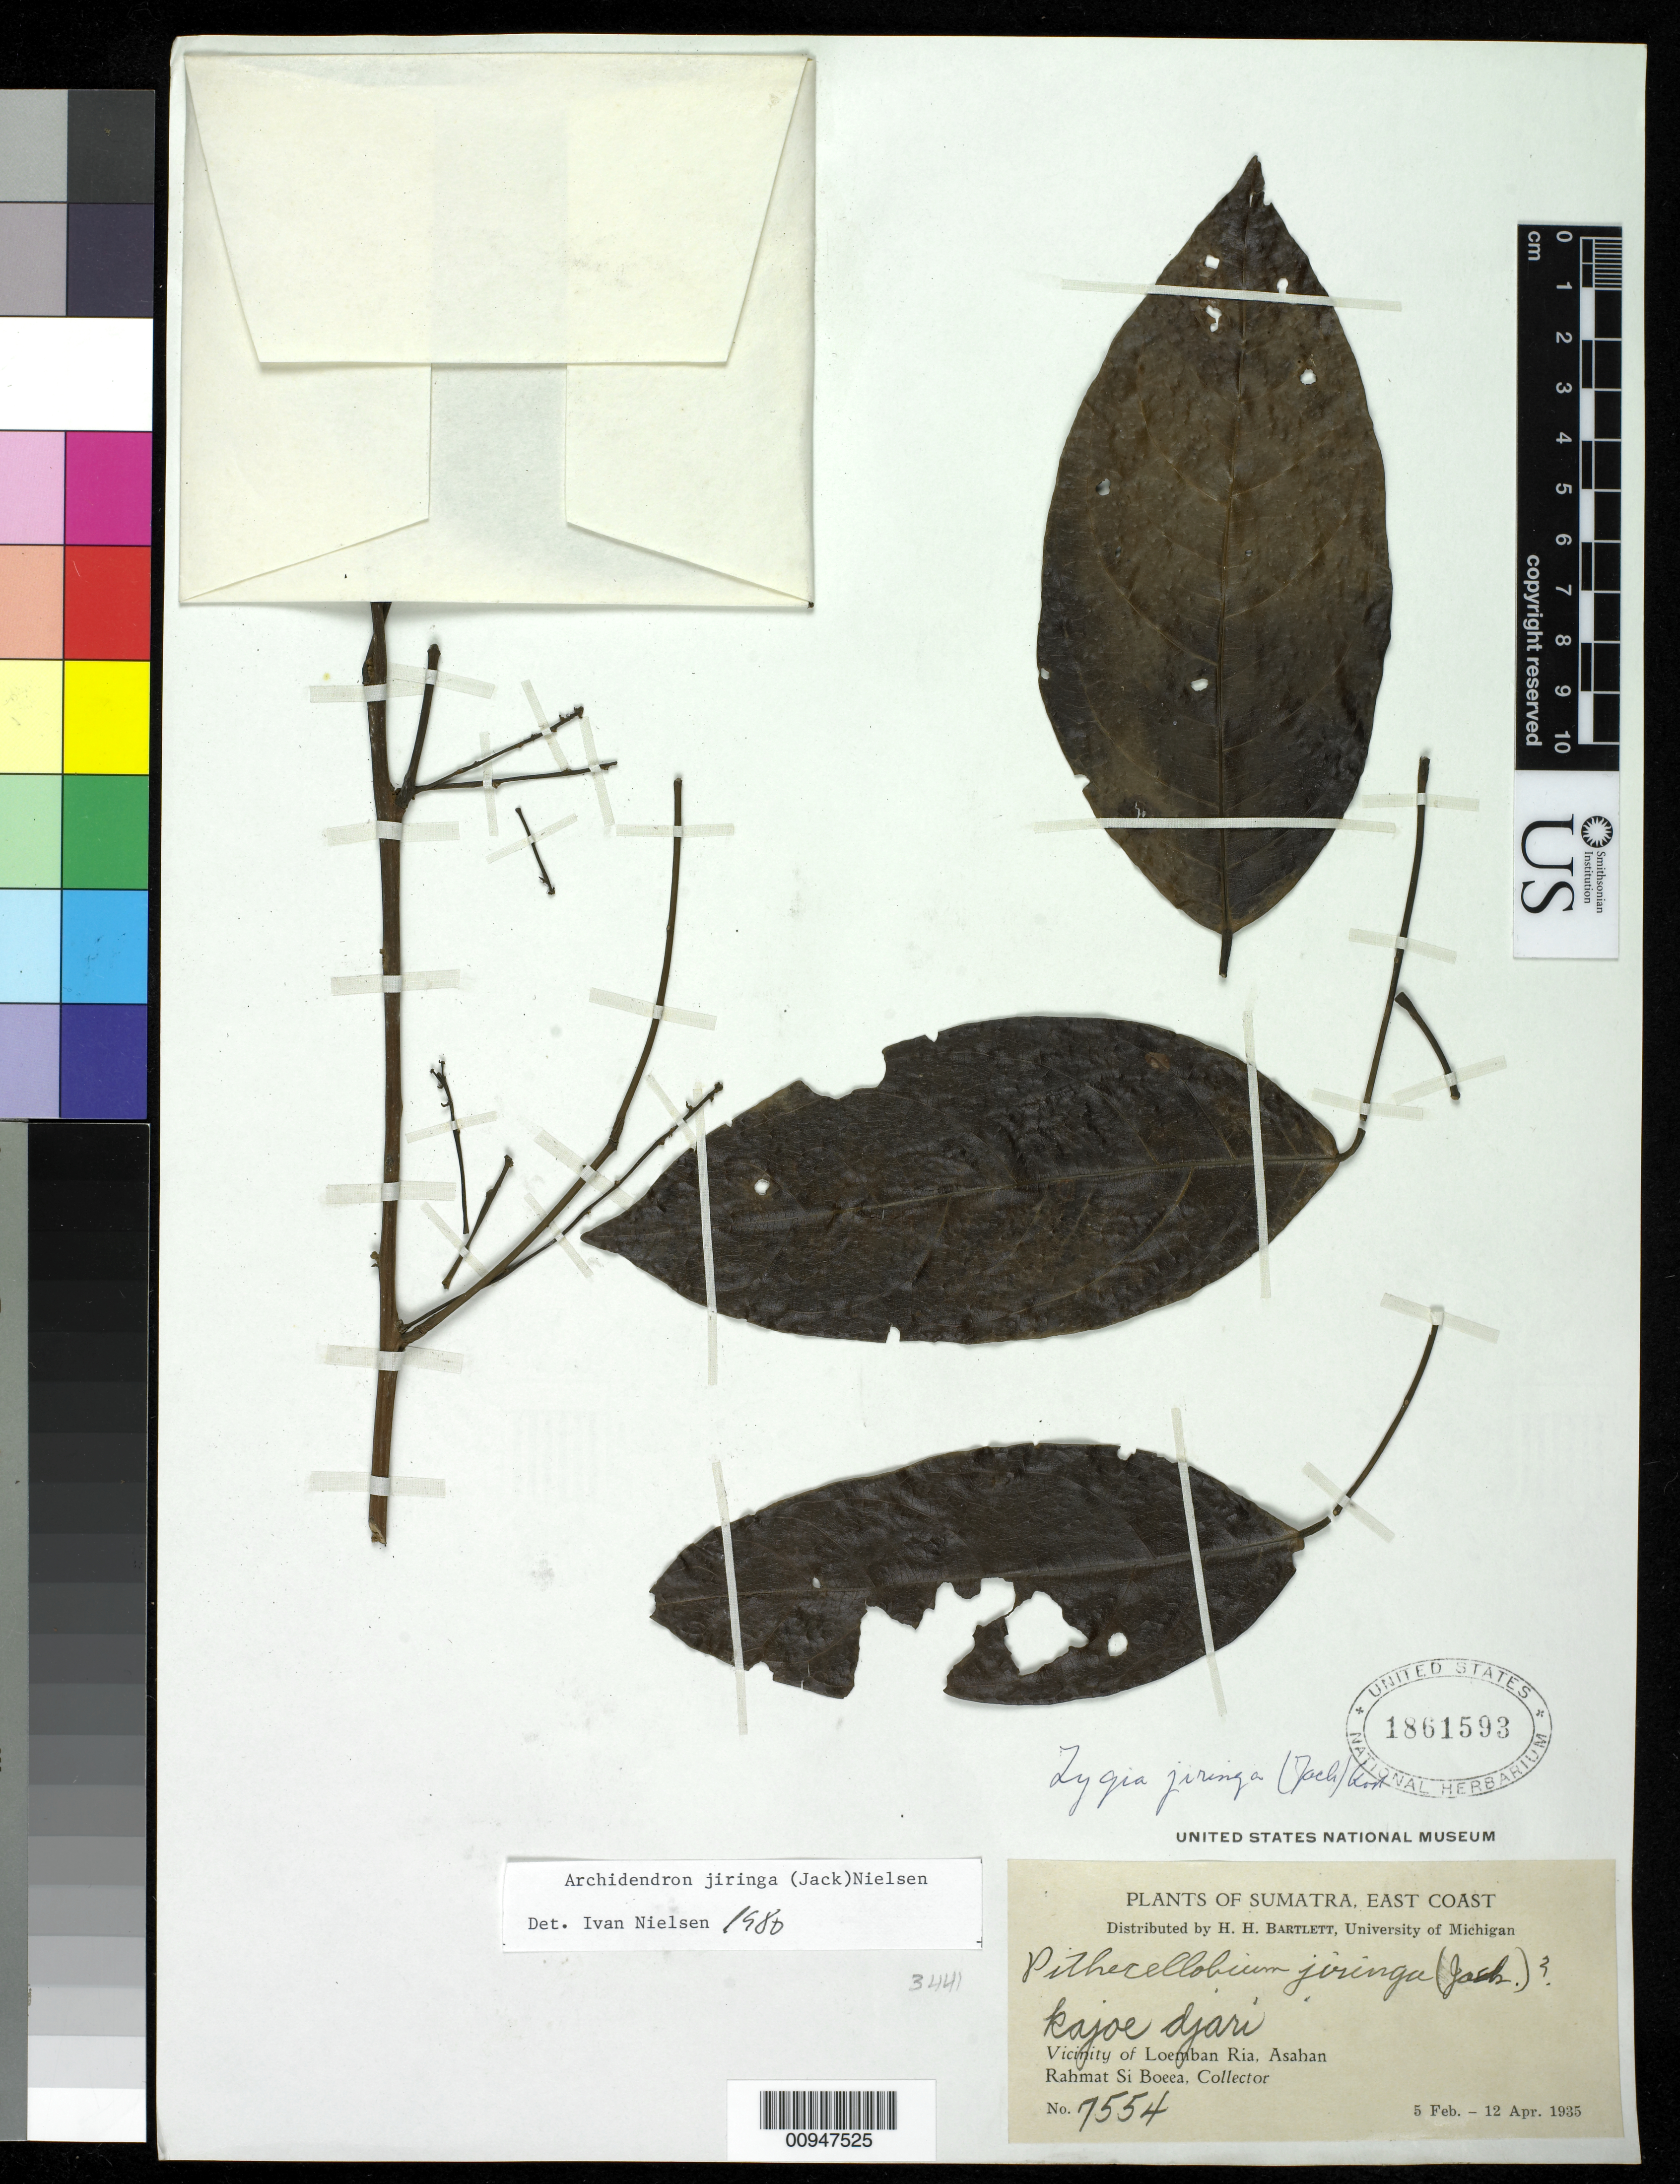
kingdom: Plantae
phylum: Tracheophyta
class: Magnoliopsida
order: Fabales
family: Fabaceae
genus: Archidendron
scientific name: Archidendron jiringa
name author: (Jack) I.C. Nielsen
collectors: Rahmat Si Boeea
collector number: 7554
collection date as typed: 05 Feb 1935 to 12 Apr 1935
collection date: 1935-02-05/1935-04-12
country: Indonesia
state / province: Sumatra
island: Sumatra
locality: Vicinity of Loemban Ria, Asahan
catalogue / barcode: US 1861593